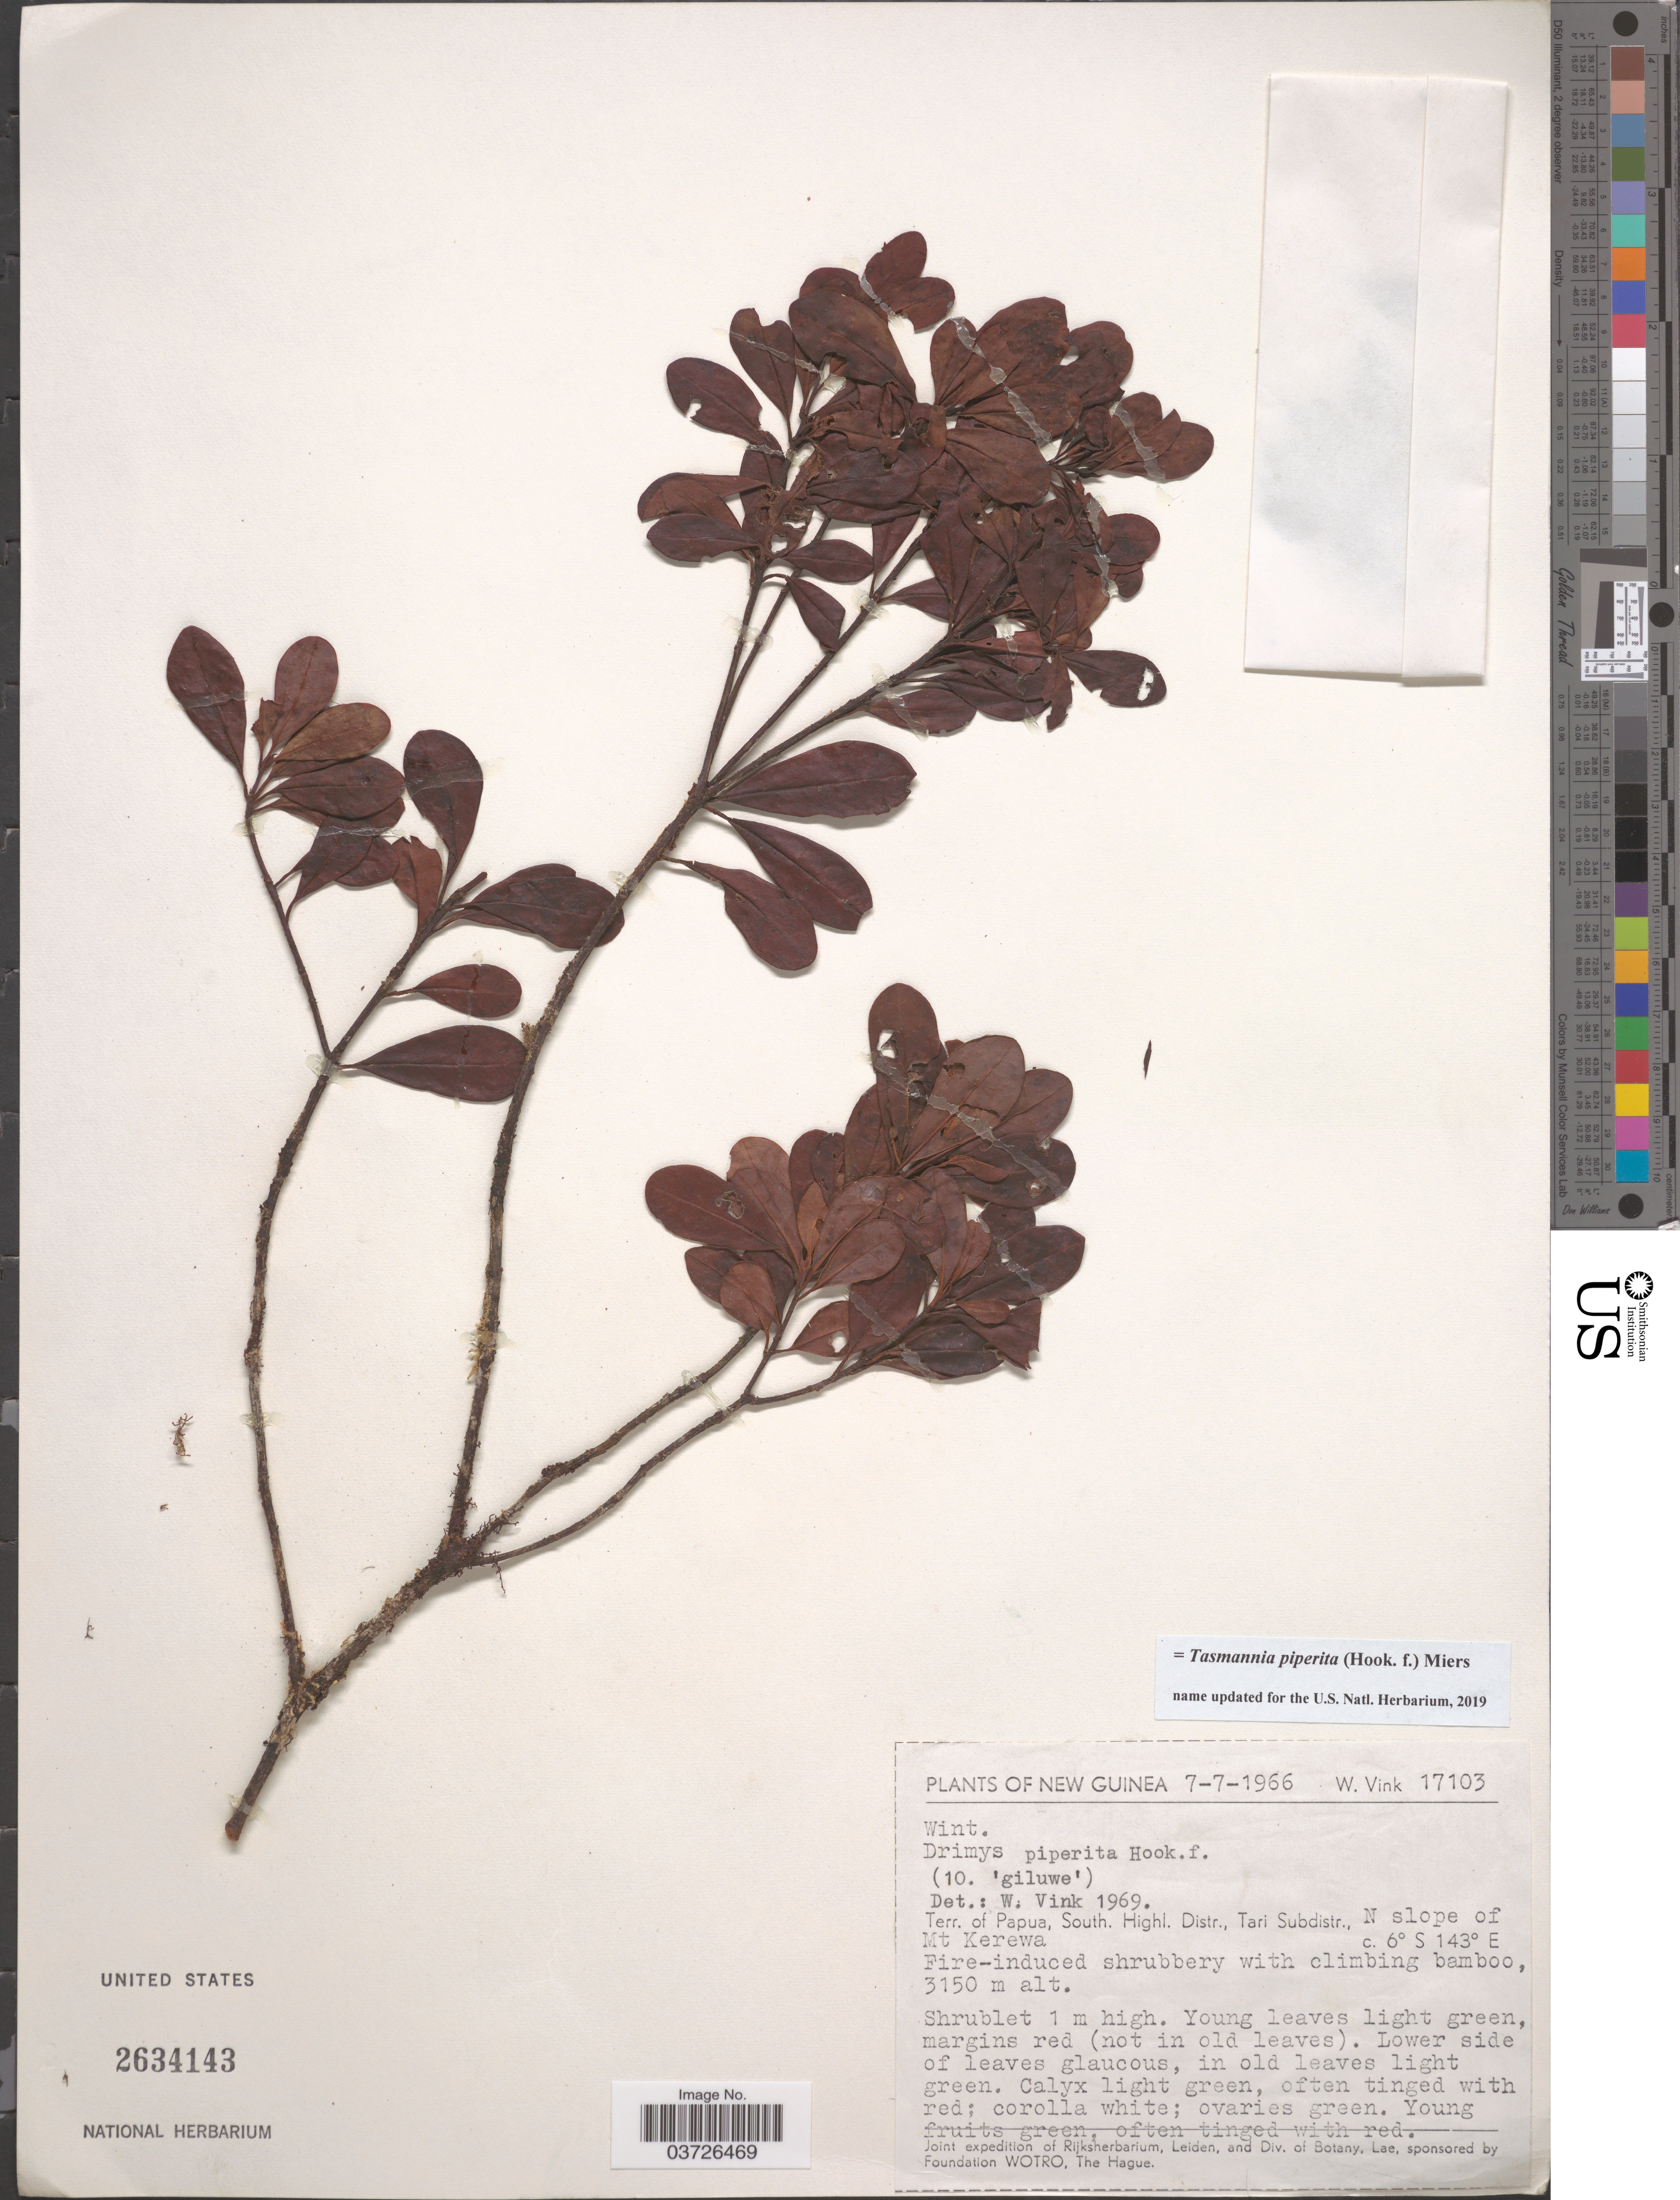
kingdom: Plantae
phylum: Tracheophyta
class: Magnoliopsida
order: Canellales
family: Winteraceae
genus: Tasmannia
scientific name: Tasmannia piperita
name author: (Hook. f.) Miers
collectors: W. Vink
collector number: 17103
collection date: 1966-07-07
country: Papua New Guinea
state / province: Southern Highlands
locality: New Guinea. Terr. of Papua, South. Highl. Distr., Tari Subdistr., N slope of Mt Kerewa.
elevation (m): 3150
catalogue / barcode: US 2634143